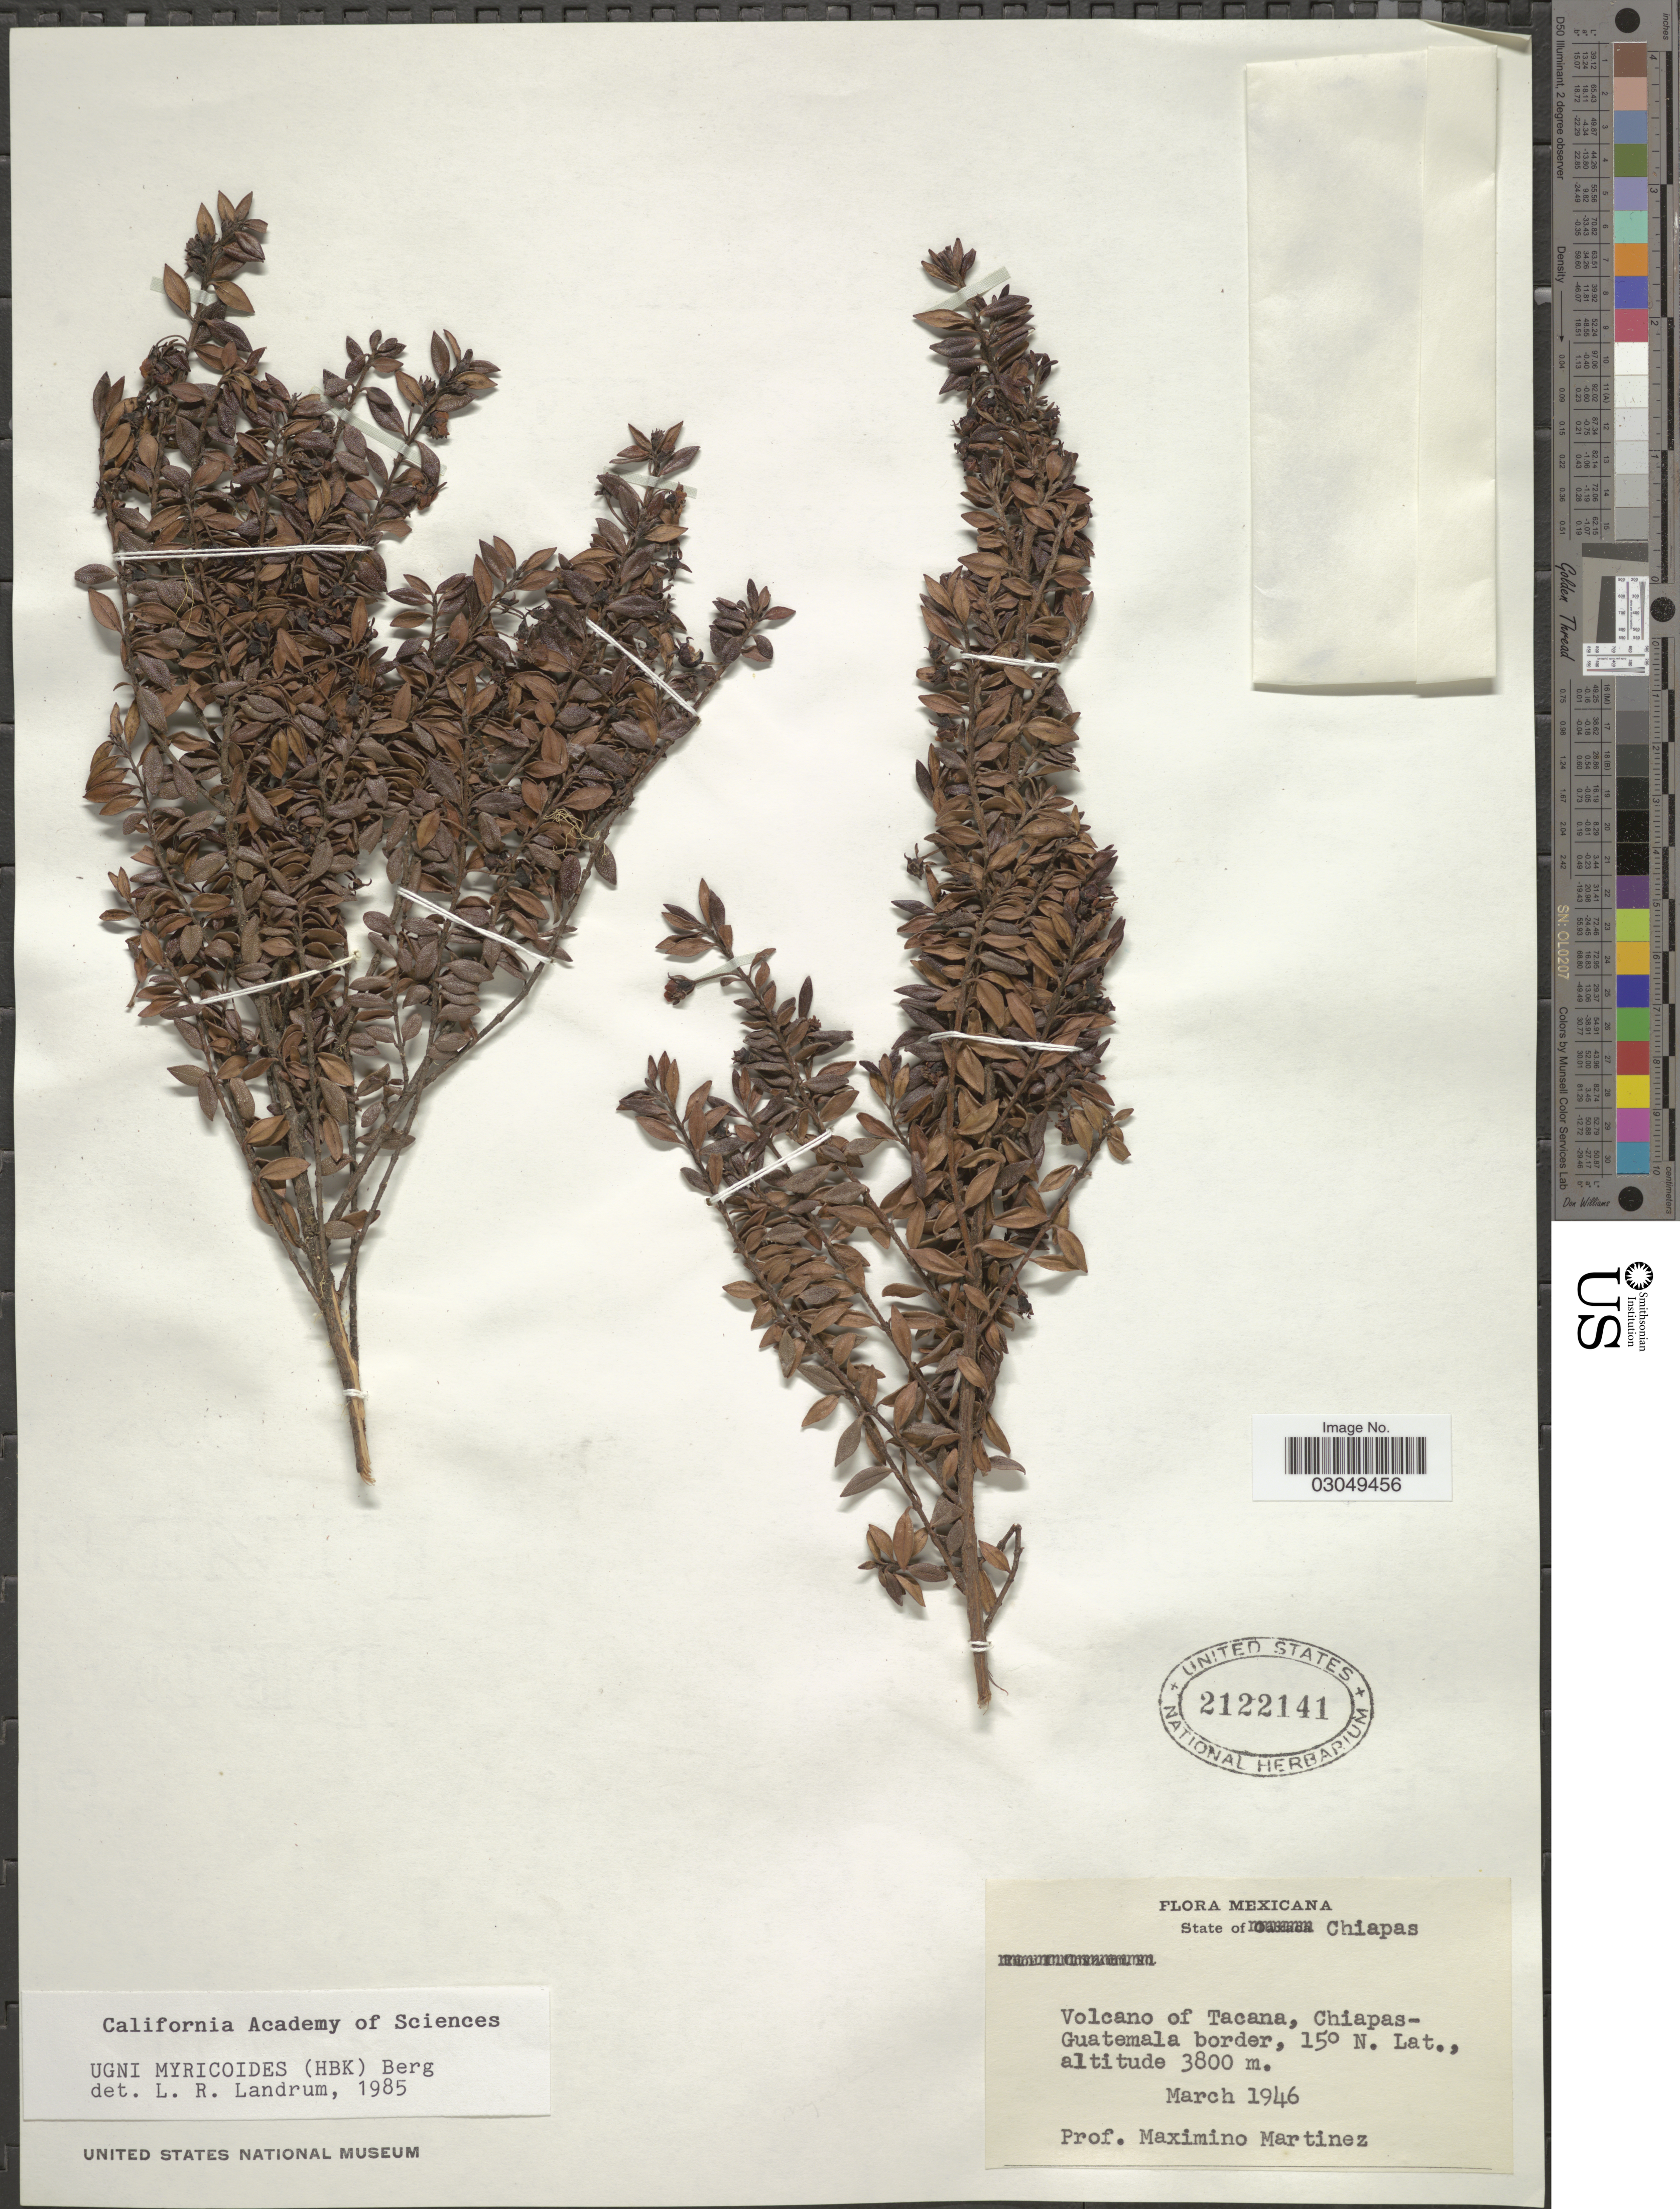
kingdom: Plantae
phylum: Tracheophyta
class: Magnoliopsida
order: Myrtales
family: Myrtaceae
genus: Ugni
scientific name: Ugni myricoides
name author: (Kunth) O. Berg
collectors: M. Martínez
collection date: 1946-03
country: Mexico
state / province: Chiapas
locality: Volcano of Tacana, Chiapas-Guatemala border.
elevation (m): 3800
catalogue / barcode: US 2122141